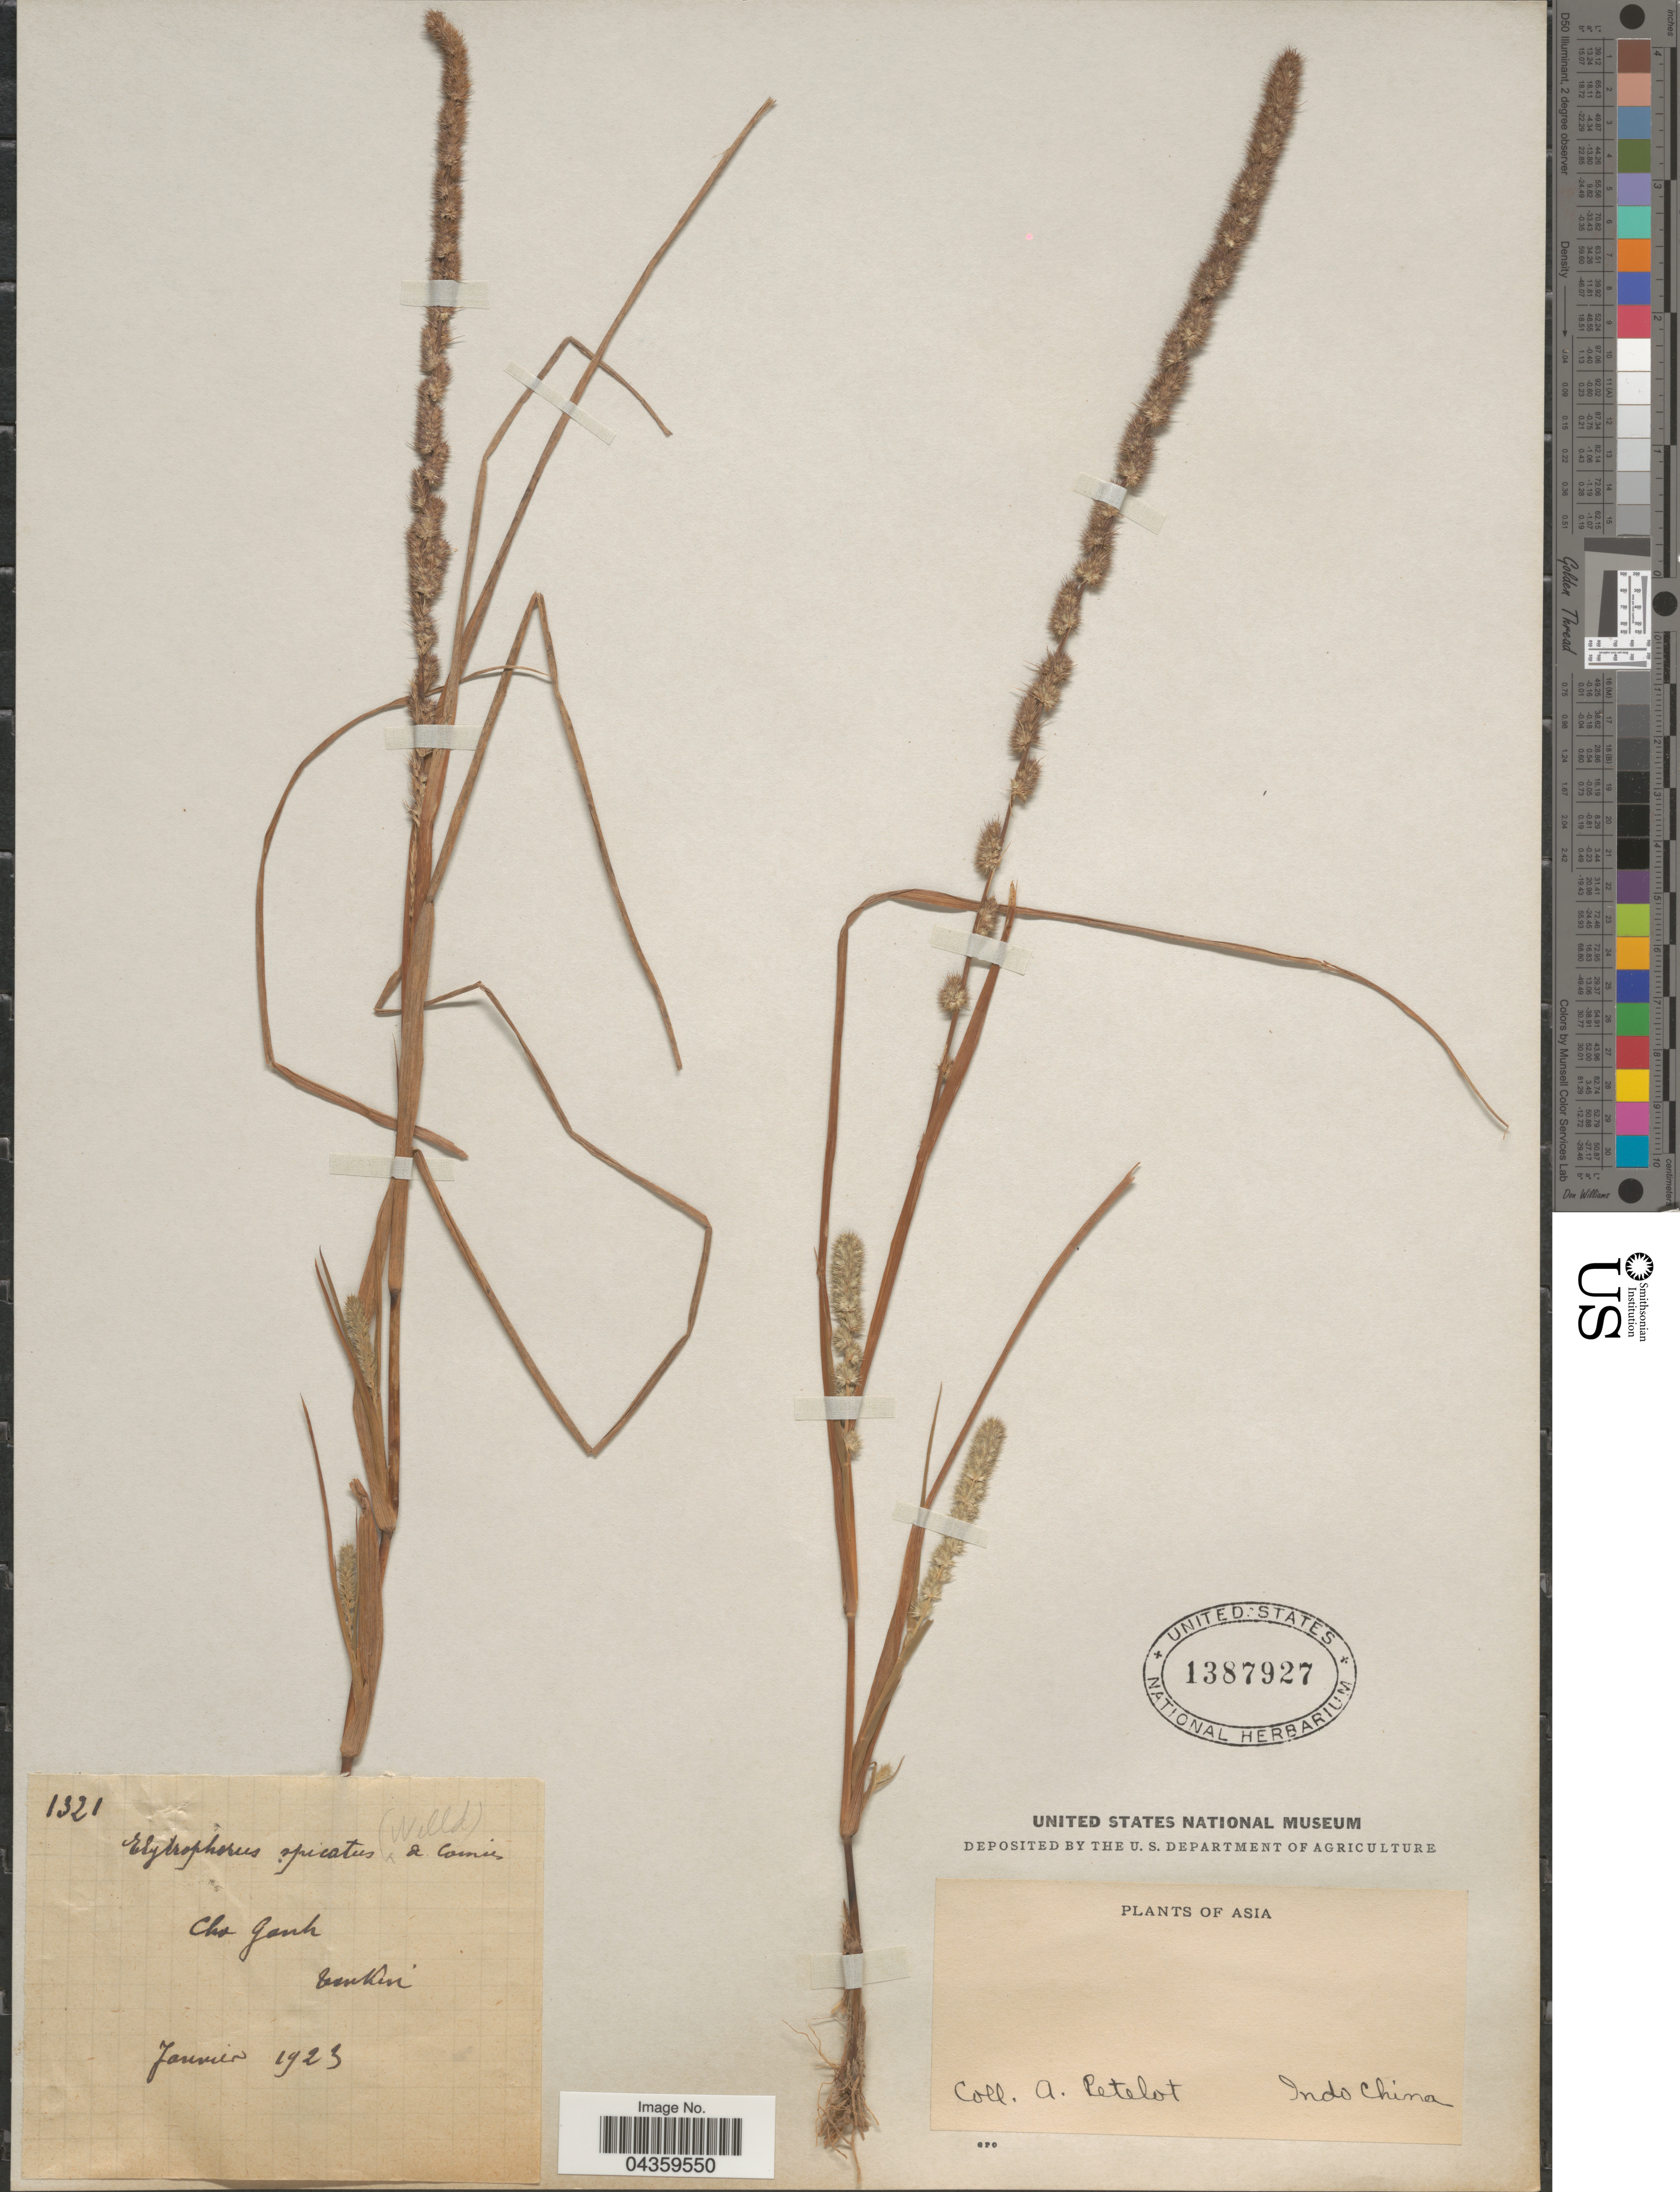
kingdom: Plantae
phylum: Tracheophyta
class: Liliopsida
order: Poales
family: Poaceae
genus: Elytrophorus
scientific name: Elytrophorus spicatus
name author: (Willd.) A. Camus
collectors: A. Petelot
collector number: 1321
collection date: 1923-01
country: Vietnam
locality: Cho Ganh. Tonkin. Indo China.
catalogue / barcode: US 1387927